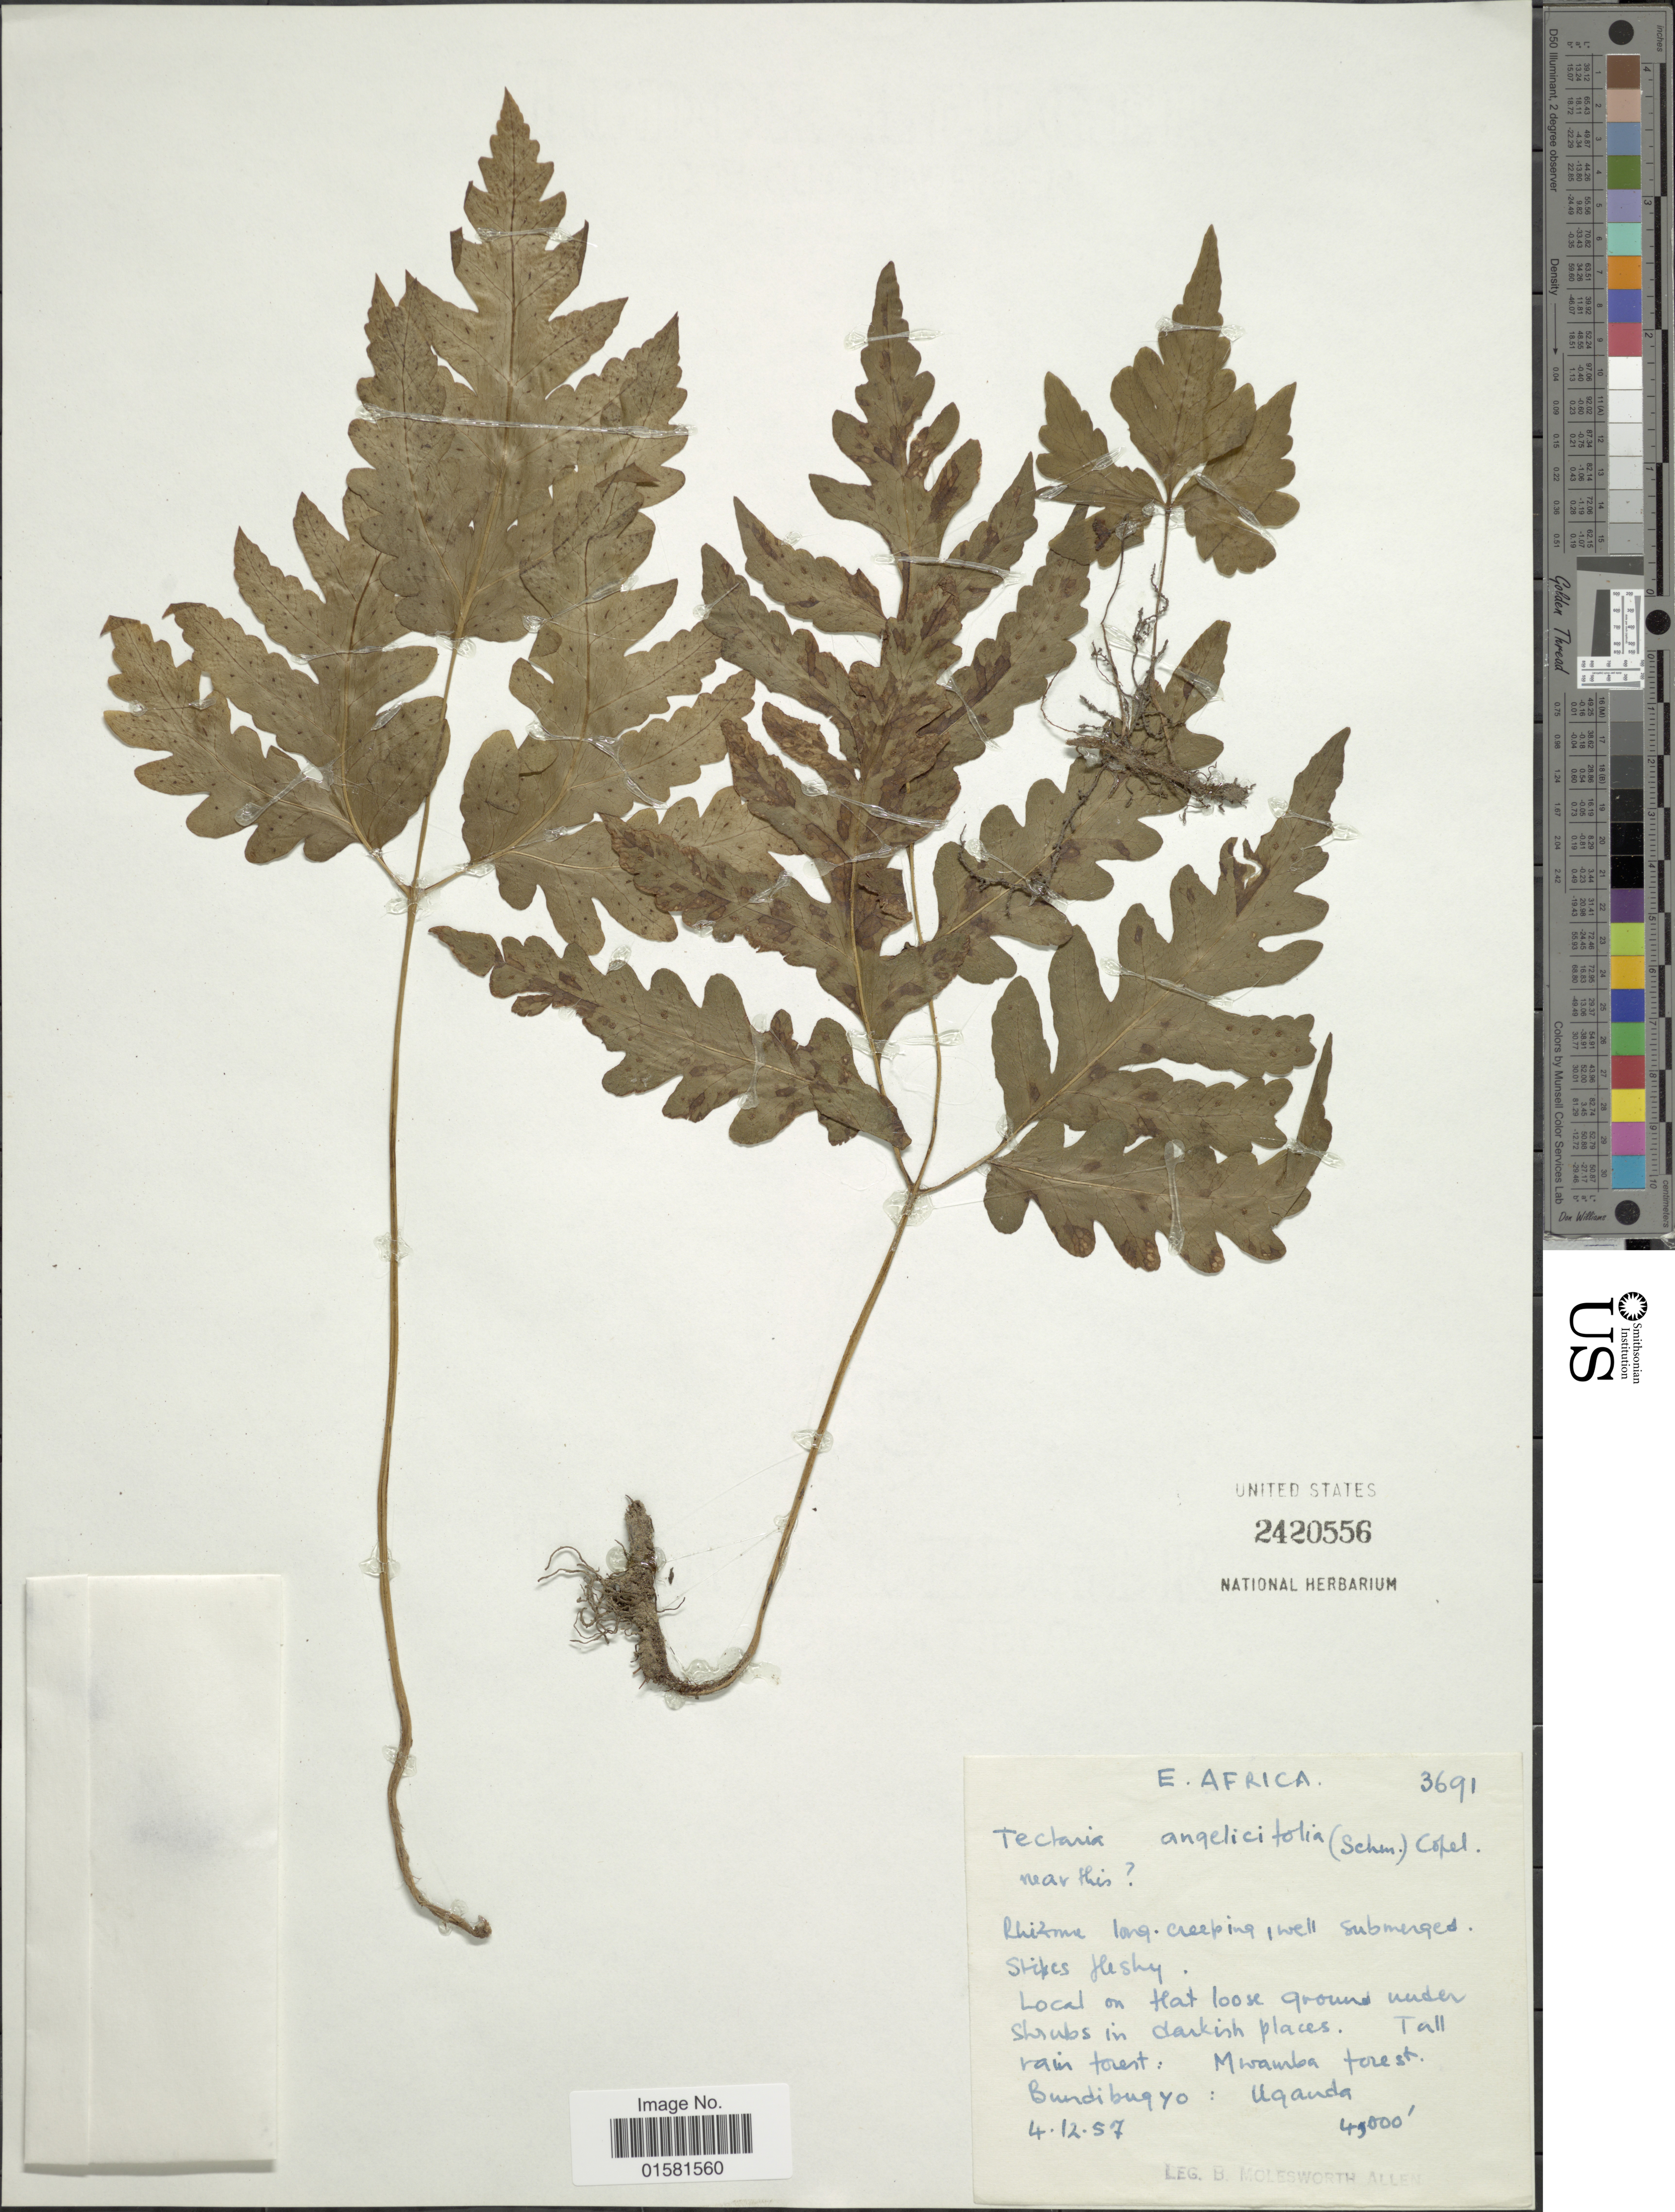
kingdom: Plantae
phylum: Tracheophyta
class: Polypodiopsida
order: Polypodiales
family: Tectariaceae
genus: Tectaria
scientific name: Tectaria angelicifolia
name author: (Schum.) Copel.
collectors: B. E. G. Molesworth-Allen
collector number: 3691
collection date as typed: Transcribed d/m/y: 4/12/57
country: Uganda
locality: E. Africa, Mwamba forest, Bundibugyo: Uganda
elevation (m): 1219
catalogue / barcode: US 2420556